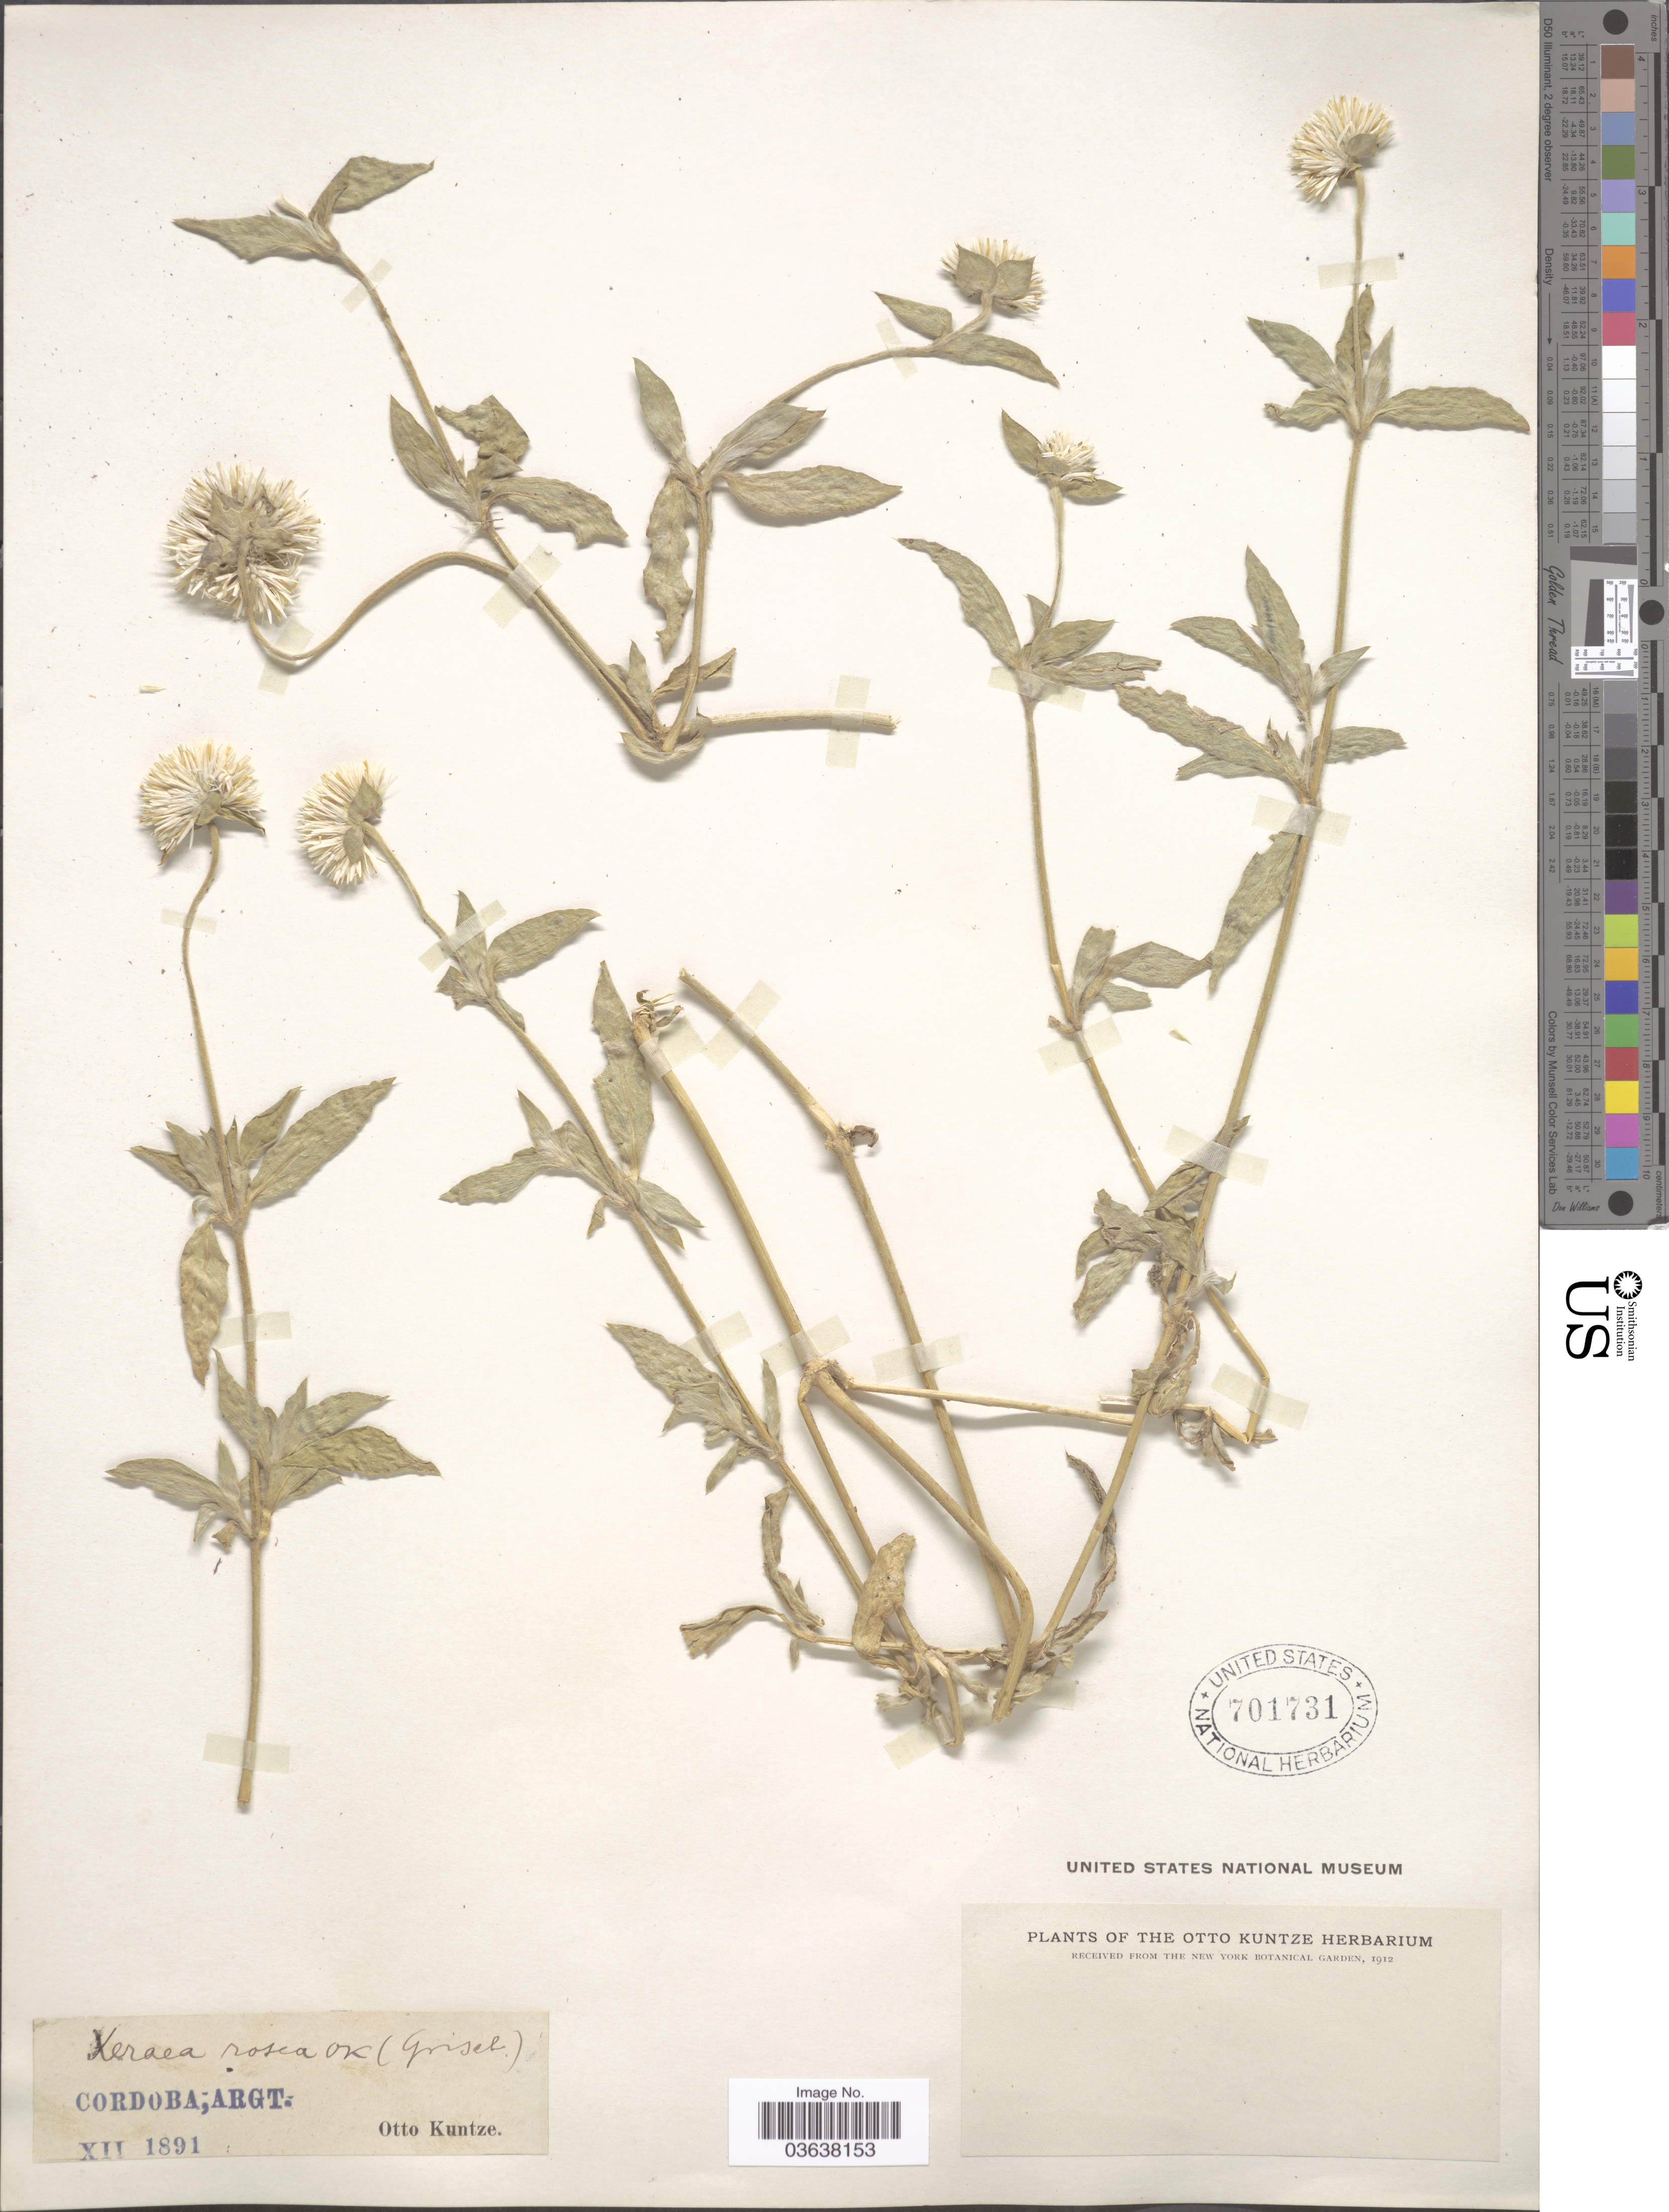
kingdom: Plantae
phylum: Tracheophyta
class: Magnoliopsida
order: Caryophyllales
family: Amaranthaceae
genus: Gomphrena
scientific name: Gomphrena pulchella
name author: Mart.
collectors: C.E.O. Kuntze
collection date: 1891-12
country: Argentina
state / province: Cordoba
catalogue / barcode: US 701731